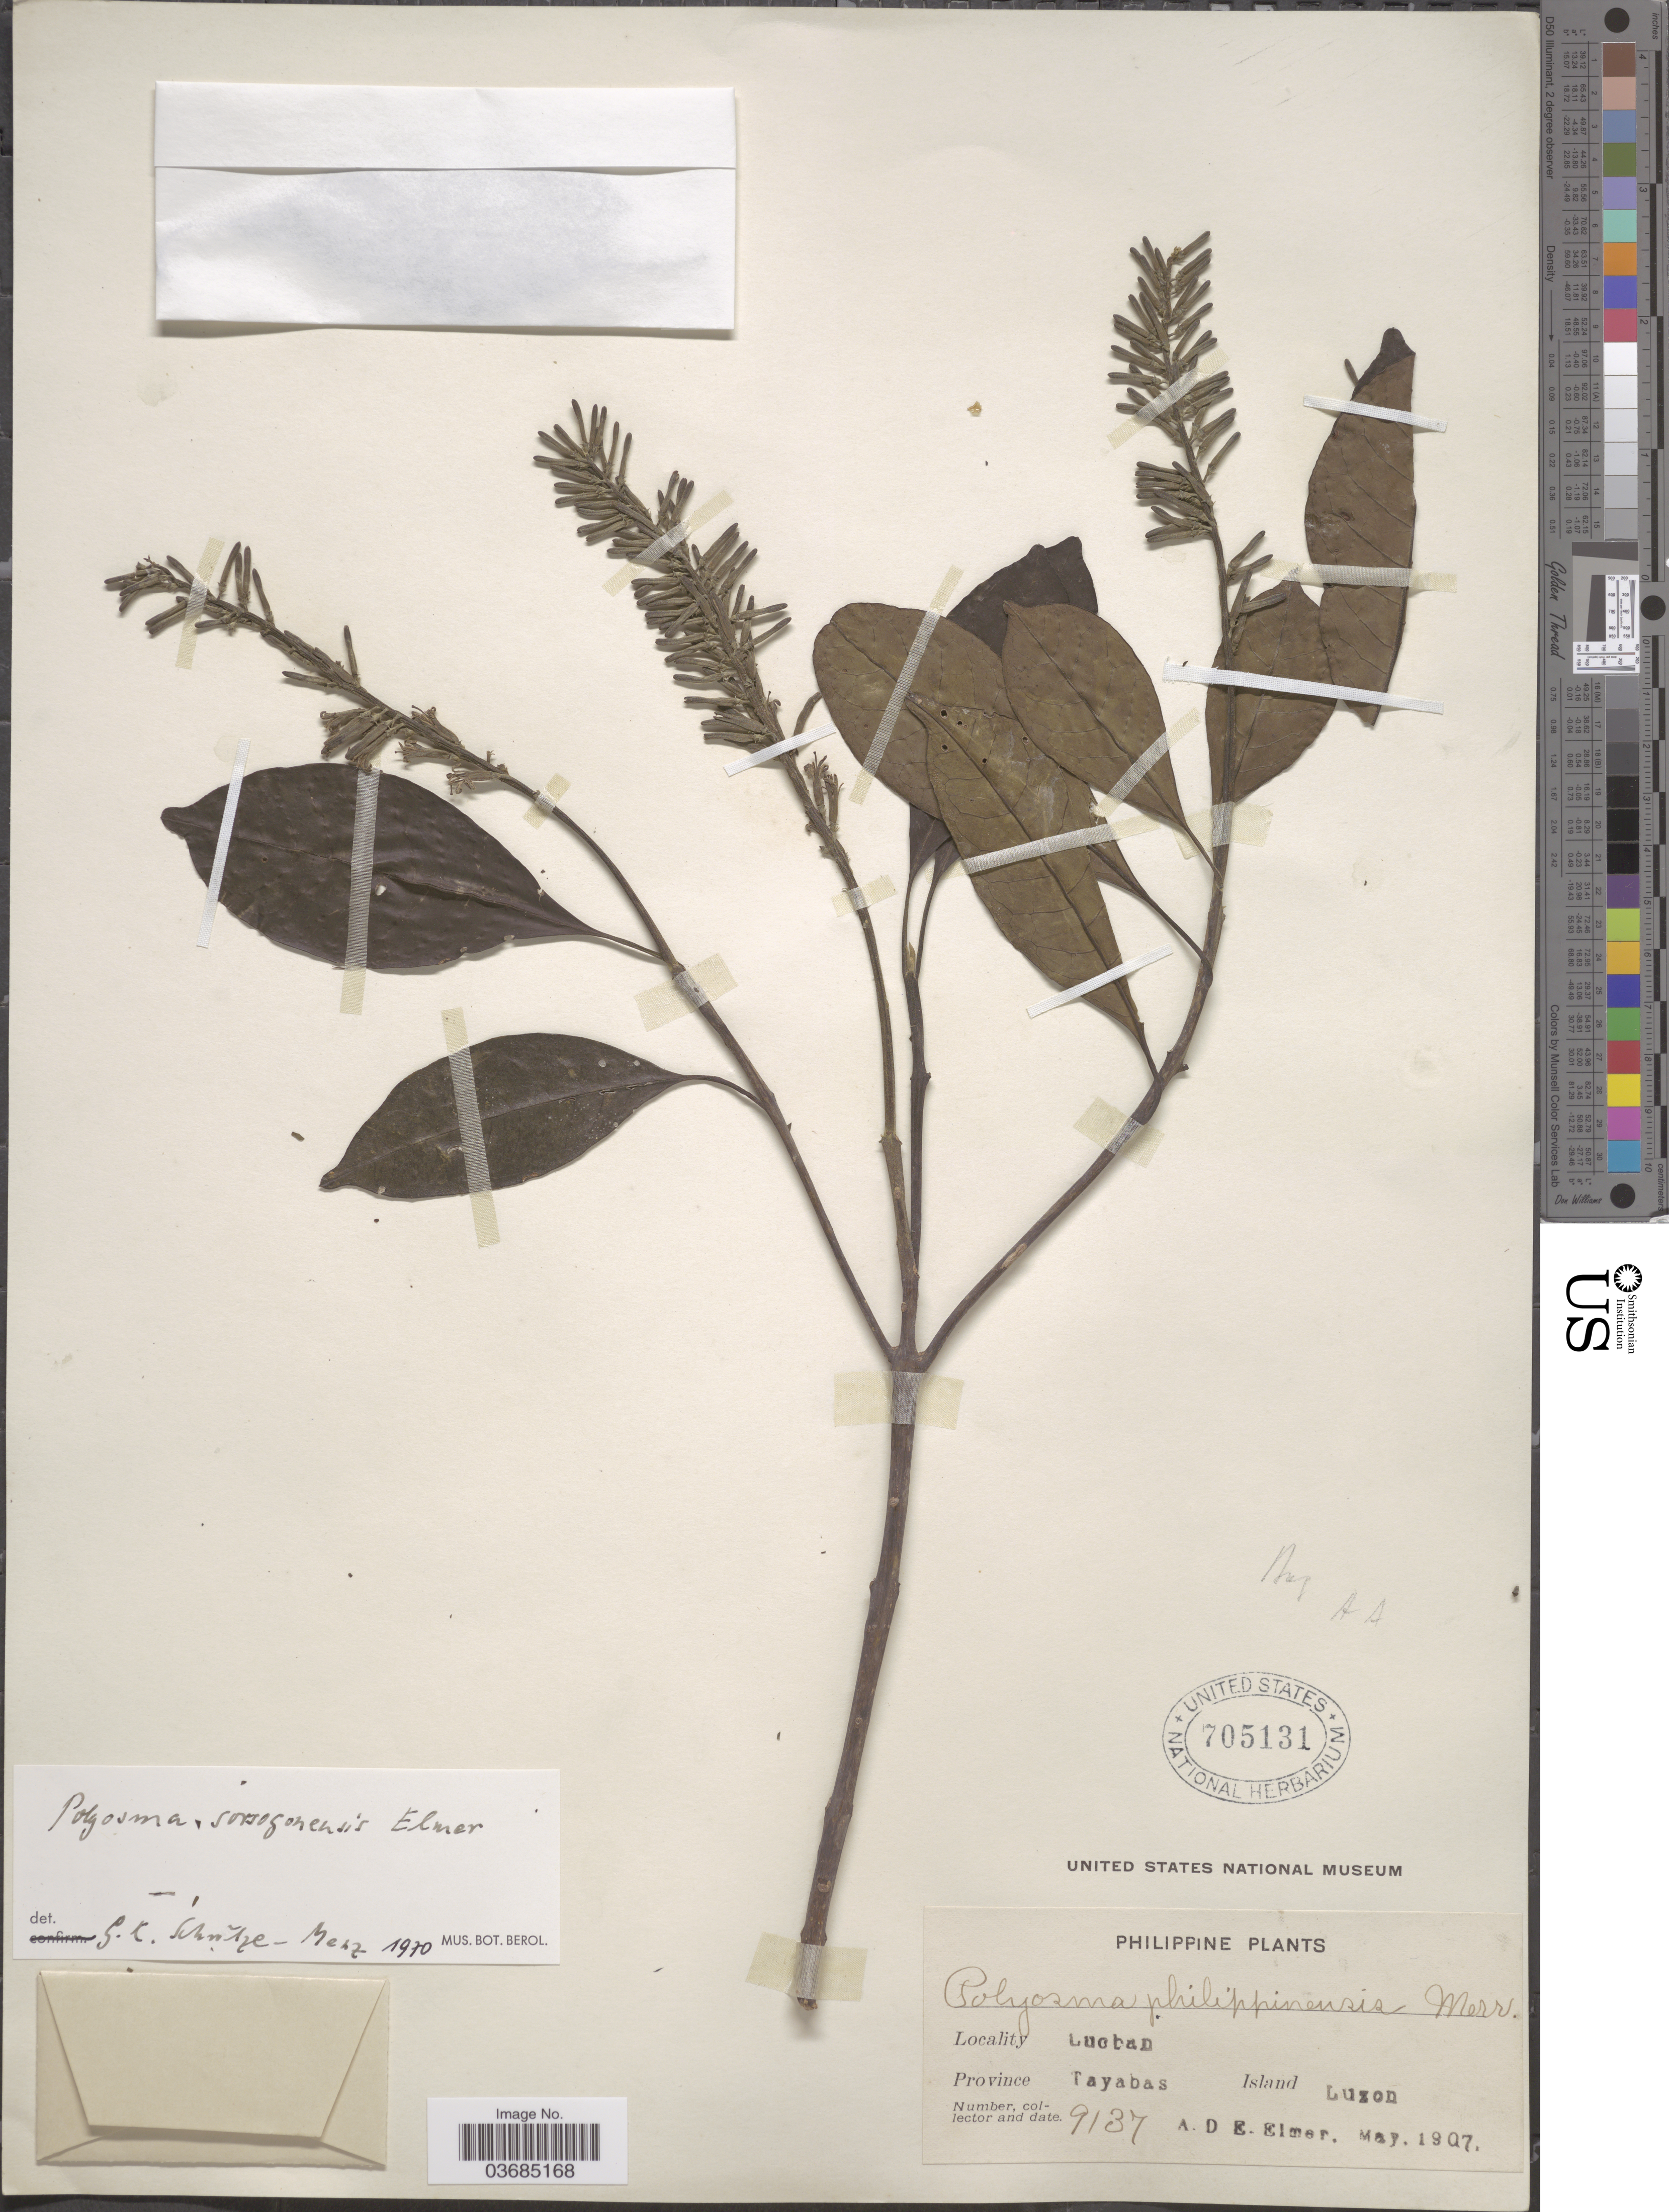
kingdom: Plantae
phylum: Tracheophyta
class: Magnoliopsida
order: Escalloniales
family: Escalloniaceae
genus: Polyosma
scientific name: Polyosma sorsogonensis Elmer, nom. inval.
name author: Elmer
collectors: A. D. E. Elmer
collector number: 9137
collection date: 1907-05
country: Philippines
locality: Lucban. Province Tayabas. Island Luzon.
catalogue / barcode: US 705131